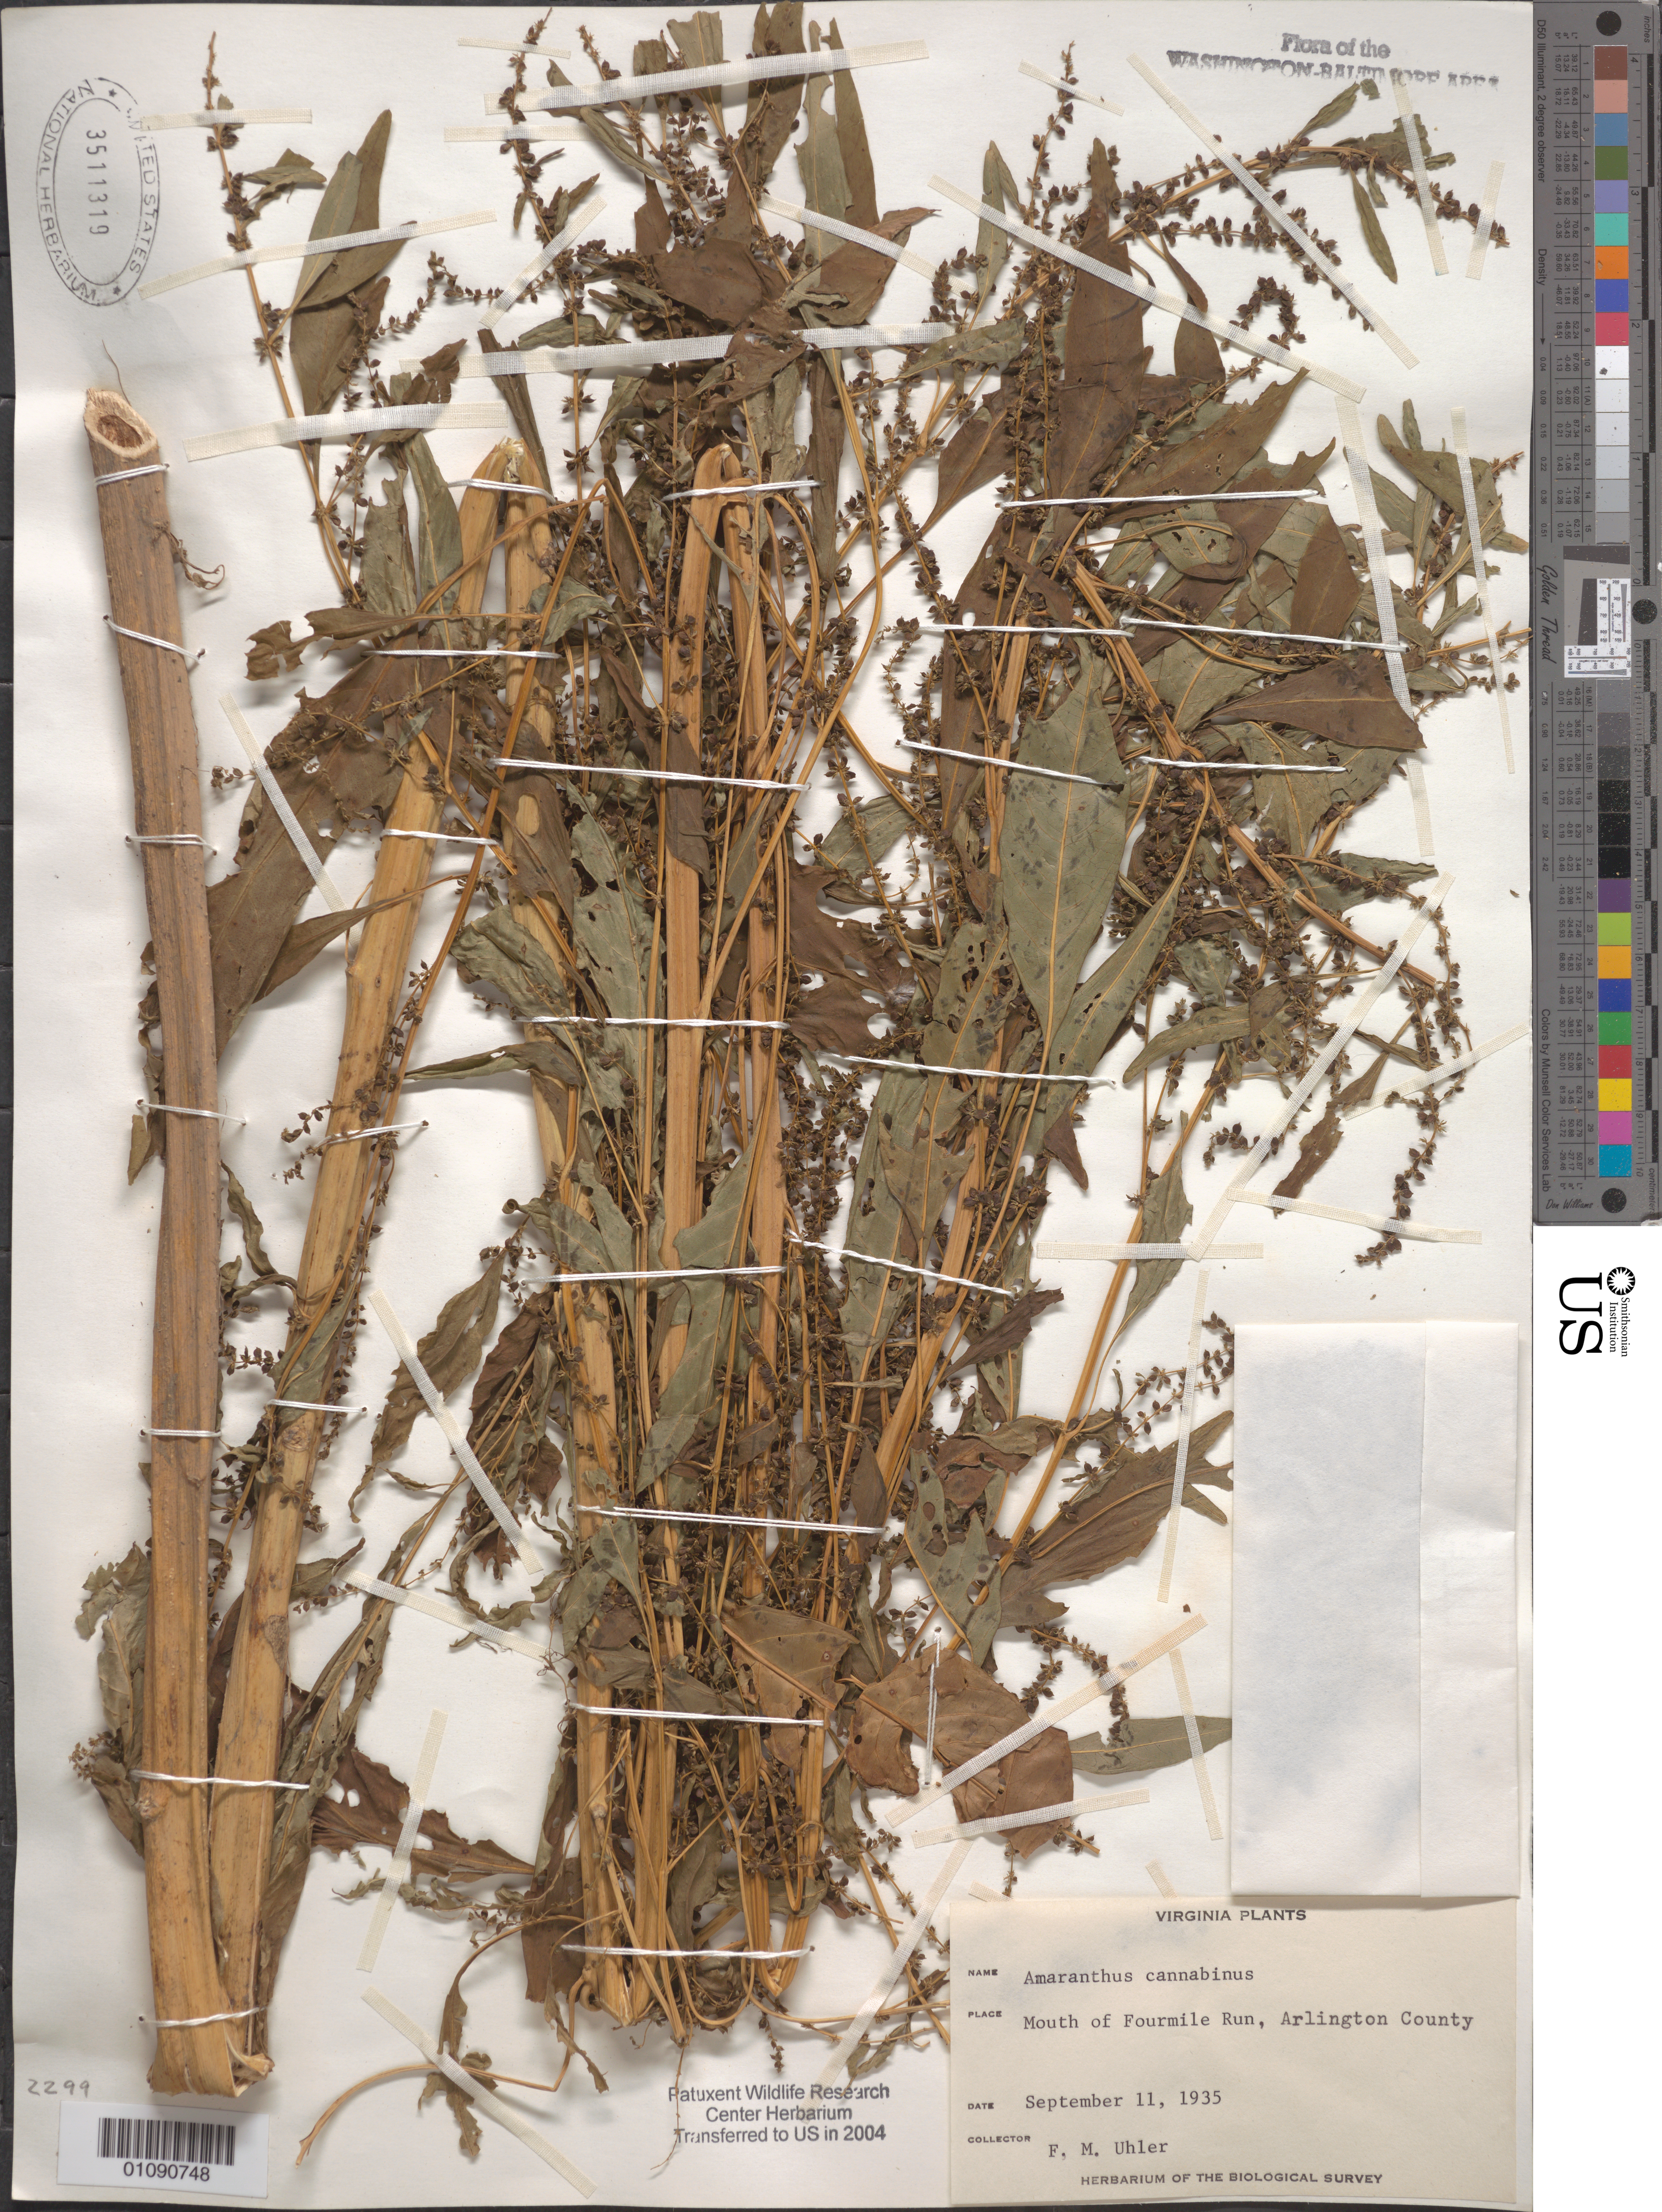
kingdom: Plantae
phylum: Tracheophyta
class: Magnoliopsida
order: Caryophyllales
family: Amaranthaceae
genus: Amaranthus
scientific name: Amaranthus cannabinus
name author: (L.) E.G. F. Sauer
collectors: F. M. Uhler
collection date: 1935-09-11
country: United States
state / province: Virginia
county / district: Arlington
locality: Mouth of Four Mile Run.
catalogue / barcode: US 3511319